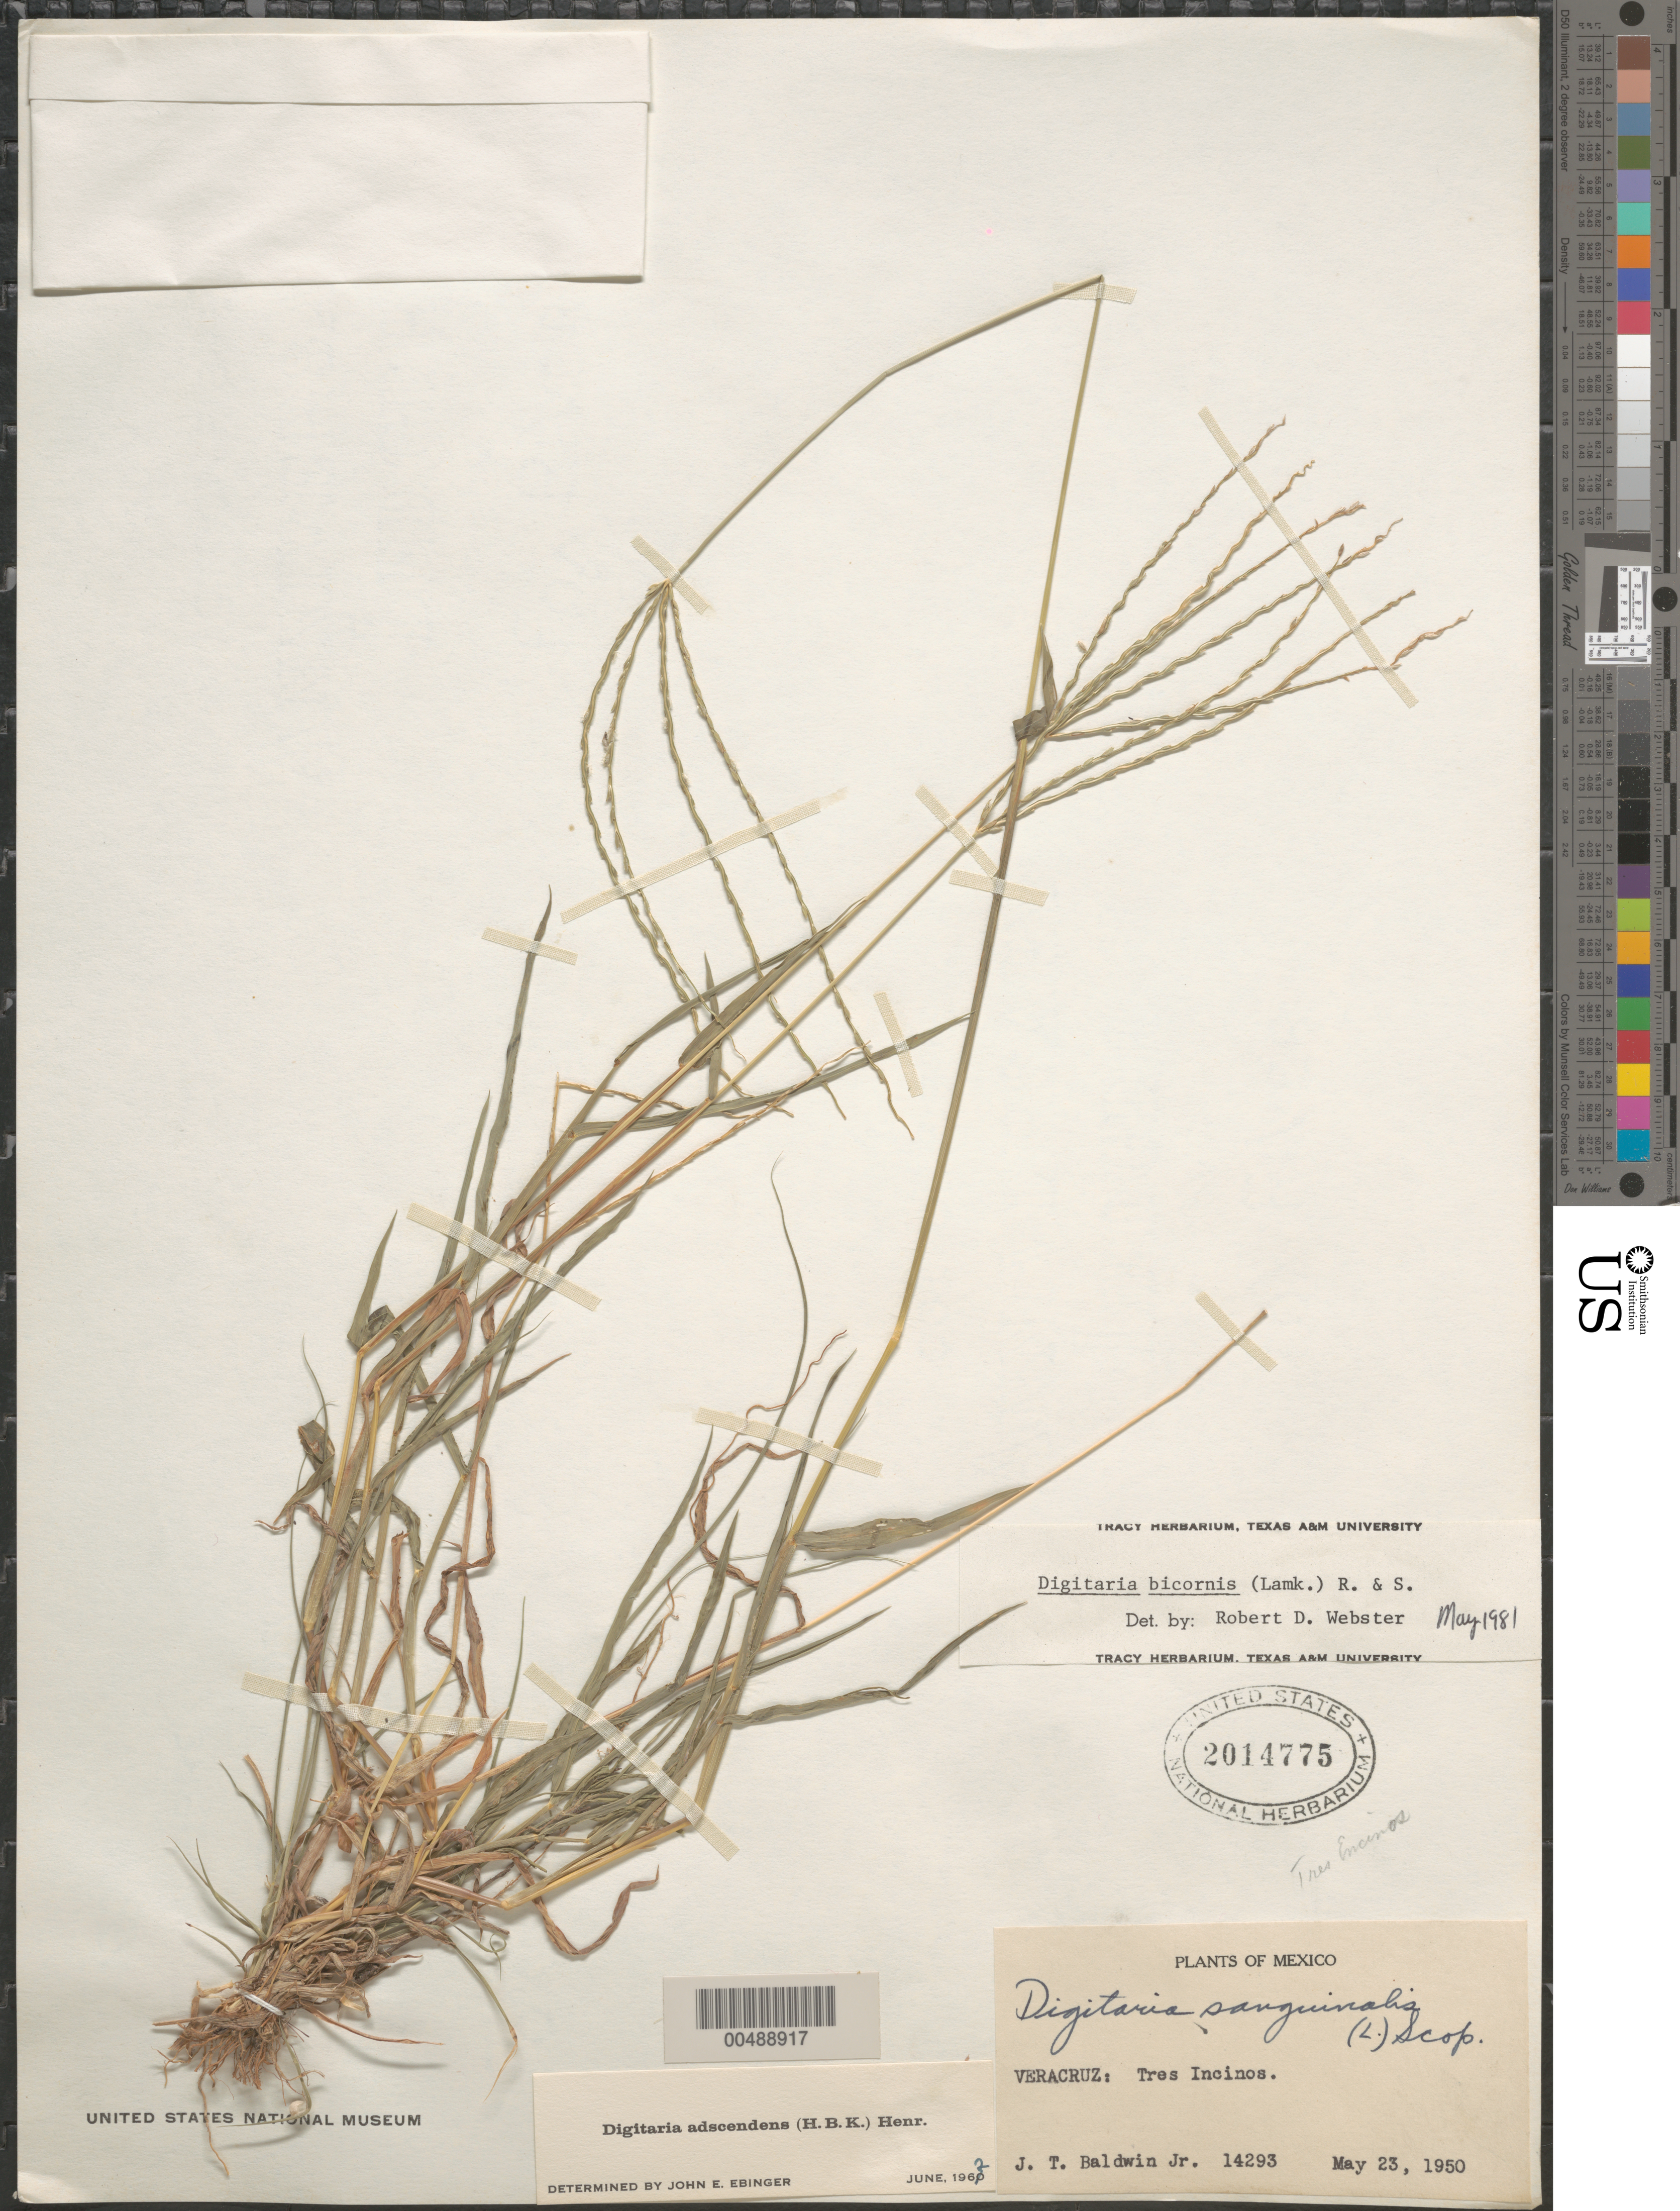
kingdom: Plantae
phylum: Tracheophyta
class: Liliopsida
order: Poales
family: Poaceae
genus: Digitaria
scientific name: Digitaria bicornis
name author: (Lam.) Roem. & Schult.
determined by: Webster, Robert D.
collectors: J. T. Baldwin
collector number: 14293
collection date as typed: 23 May 1950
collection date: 1950-05-23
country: Mexico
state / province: Veracruz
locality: Tres Incinos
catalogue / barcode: US 2014775